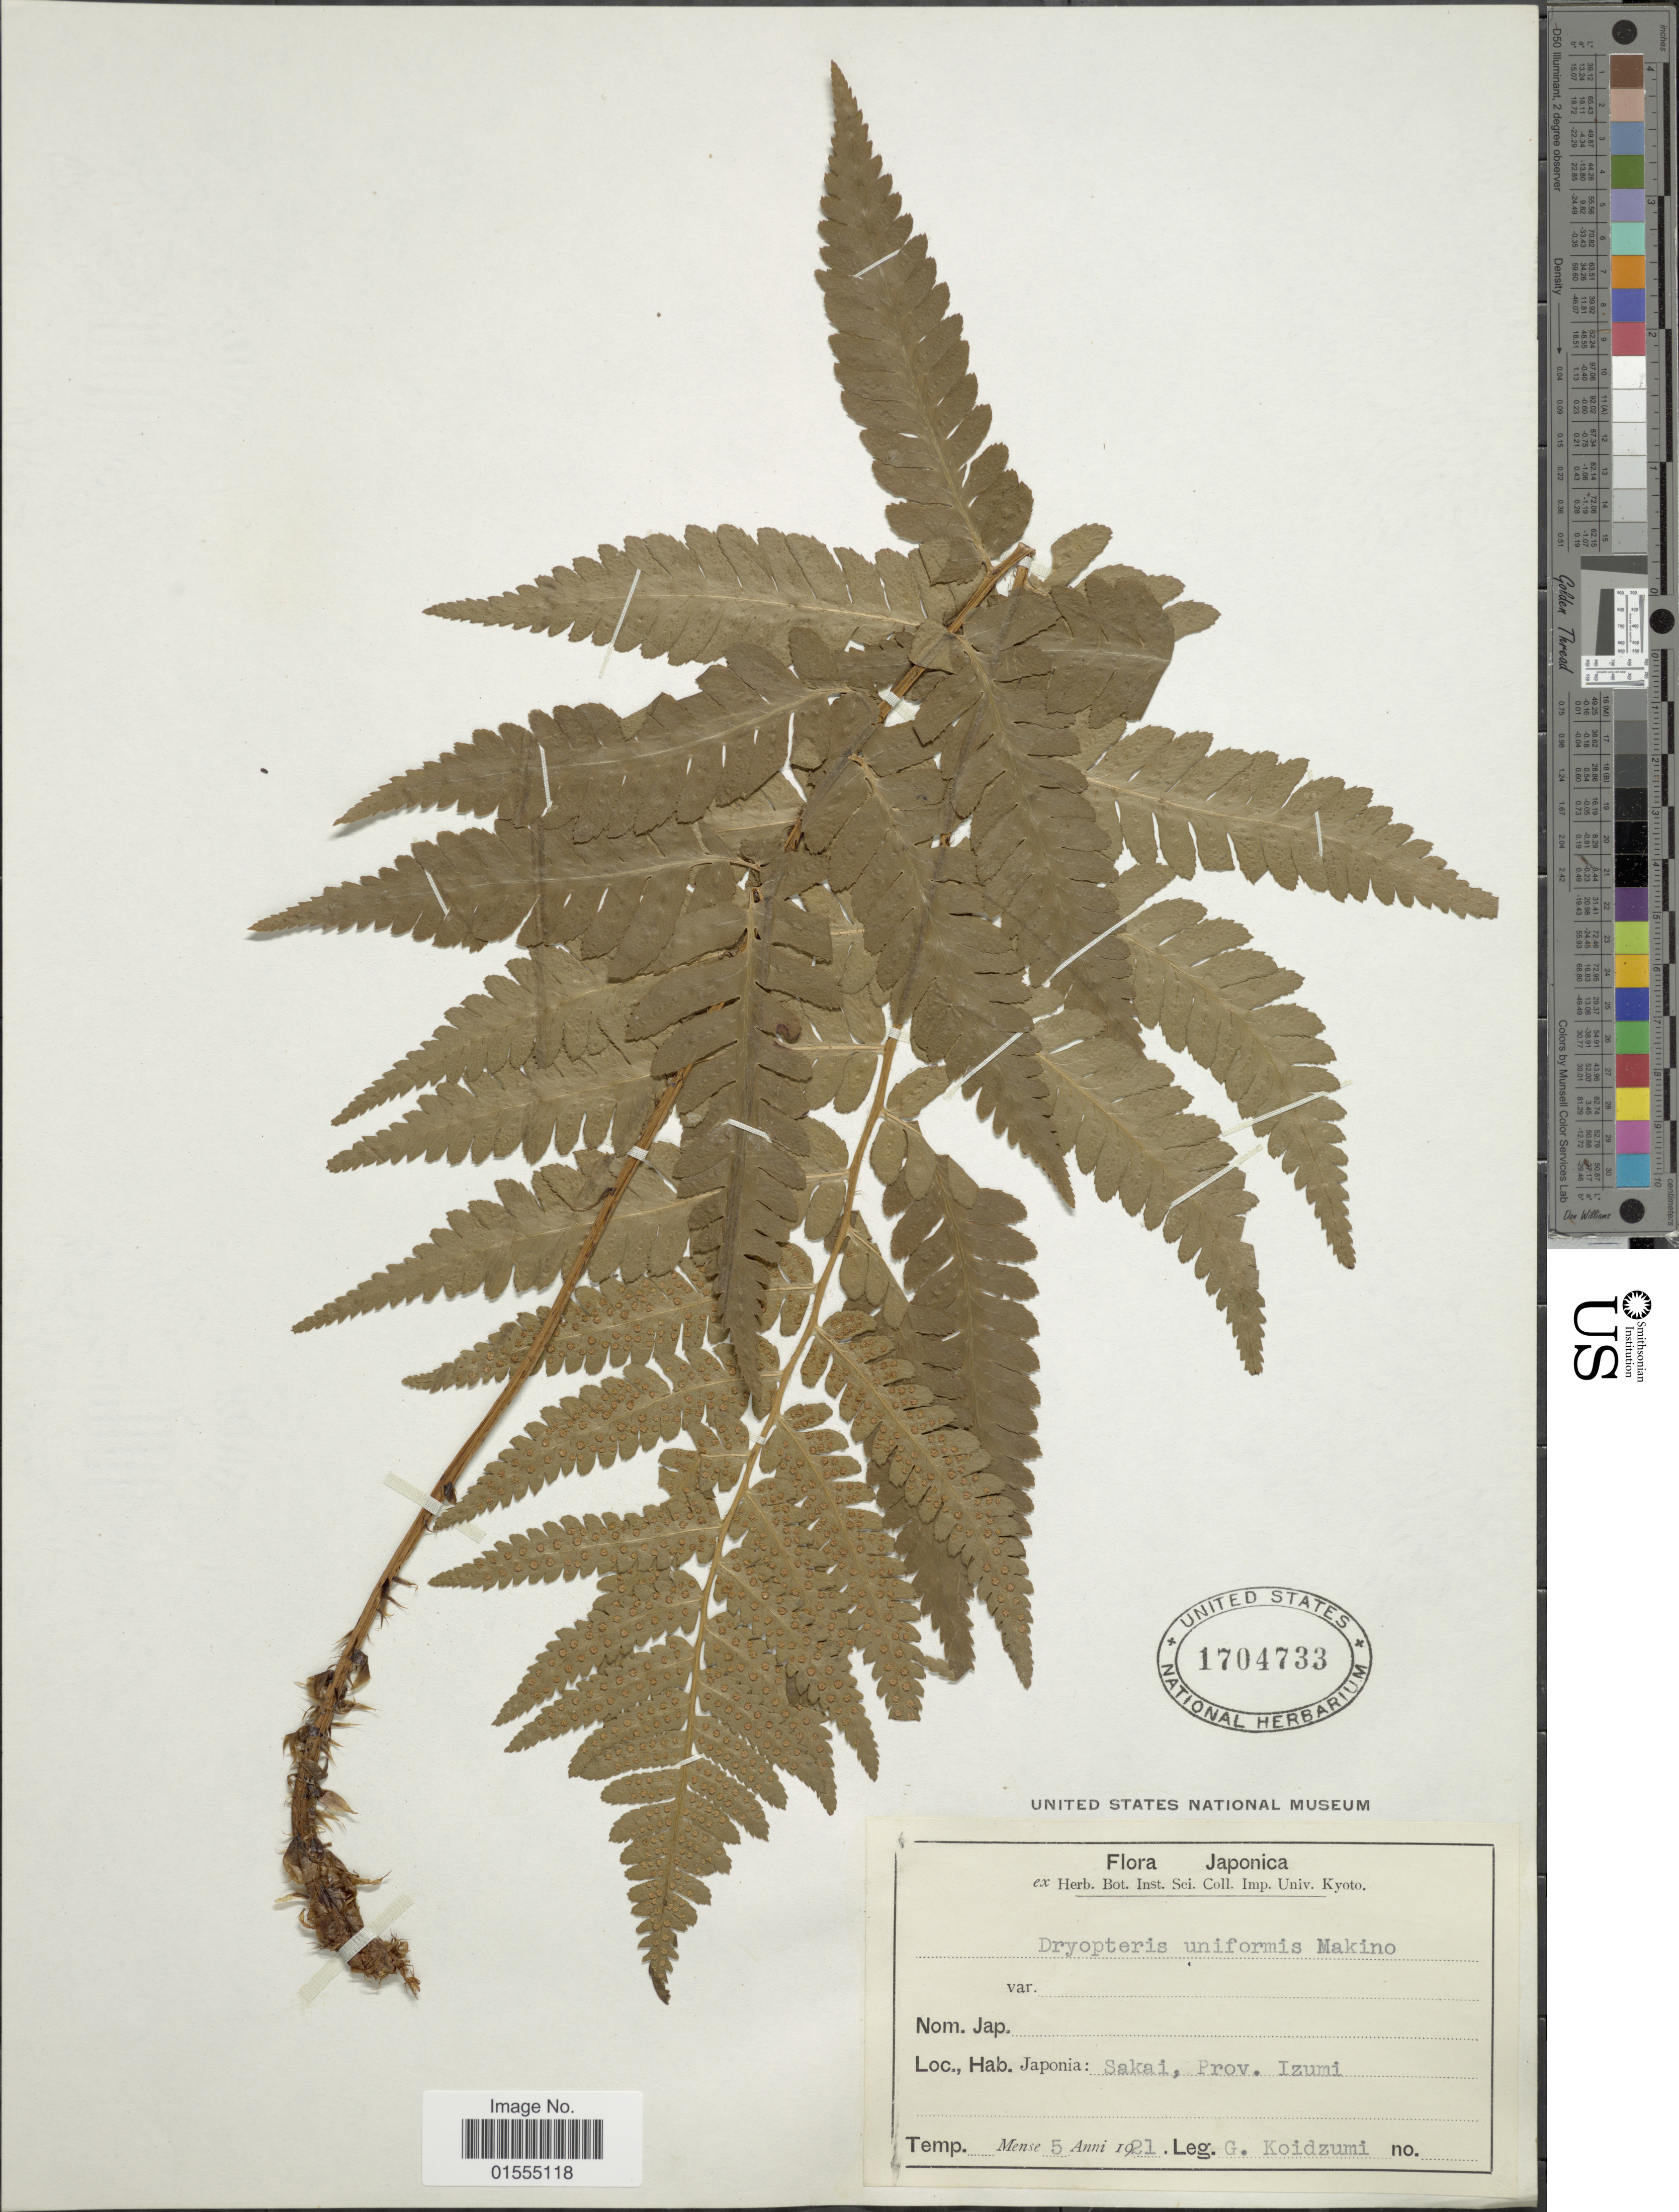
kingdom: Plantae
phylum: Tracheophyta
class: Polypodiopsida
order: Polypodiales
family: Dryopteridaceae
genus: Dryopteris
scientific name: Dryopteris uniformis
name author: (Makino) Makino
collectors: G. Koidzumi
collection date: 1921-05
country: Japan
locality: Sakai, Prov. Izumi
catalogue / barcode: US 1704733